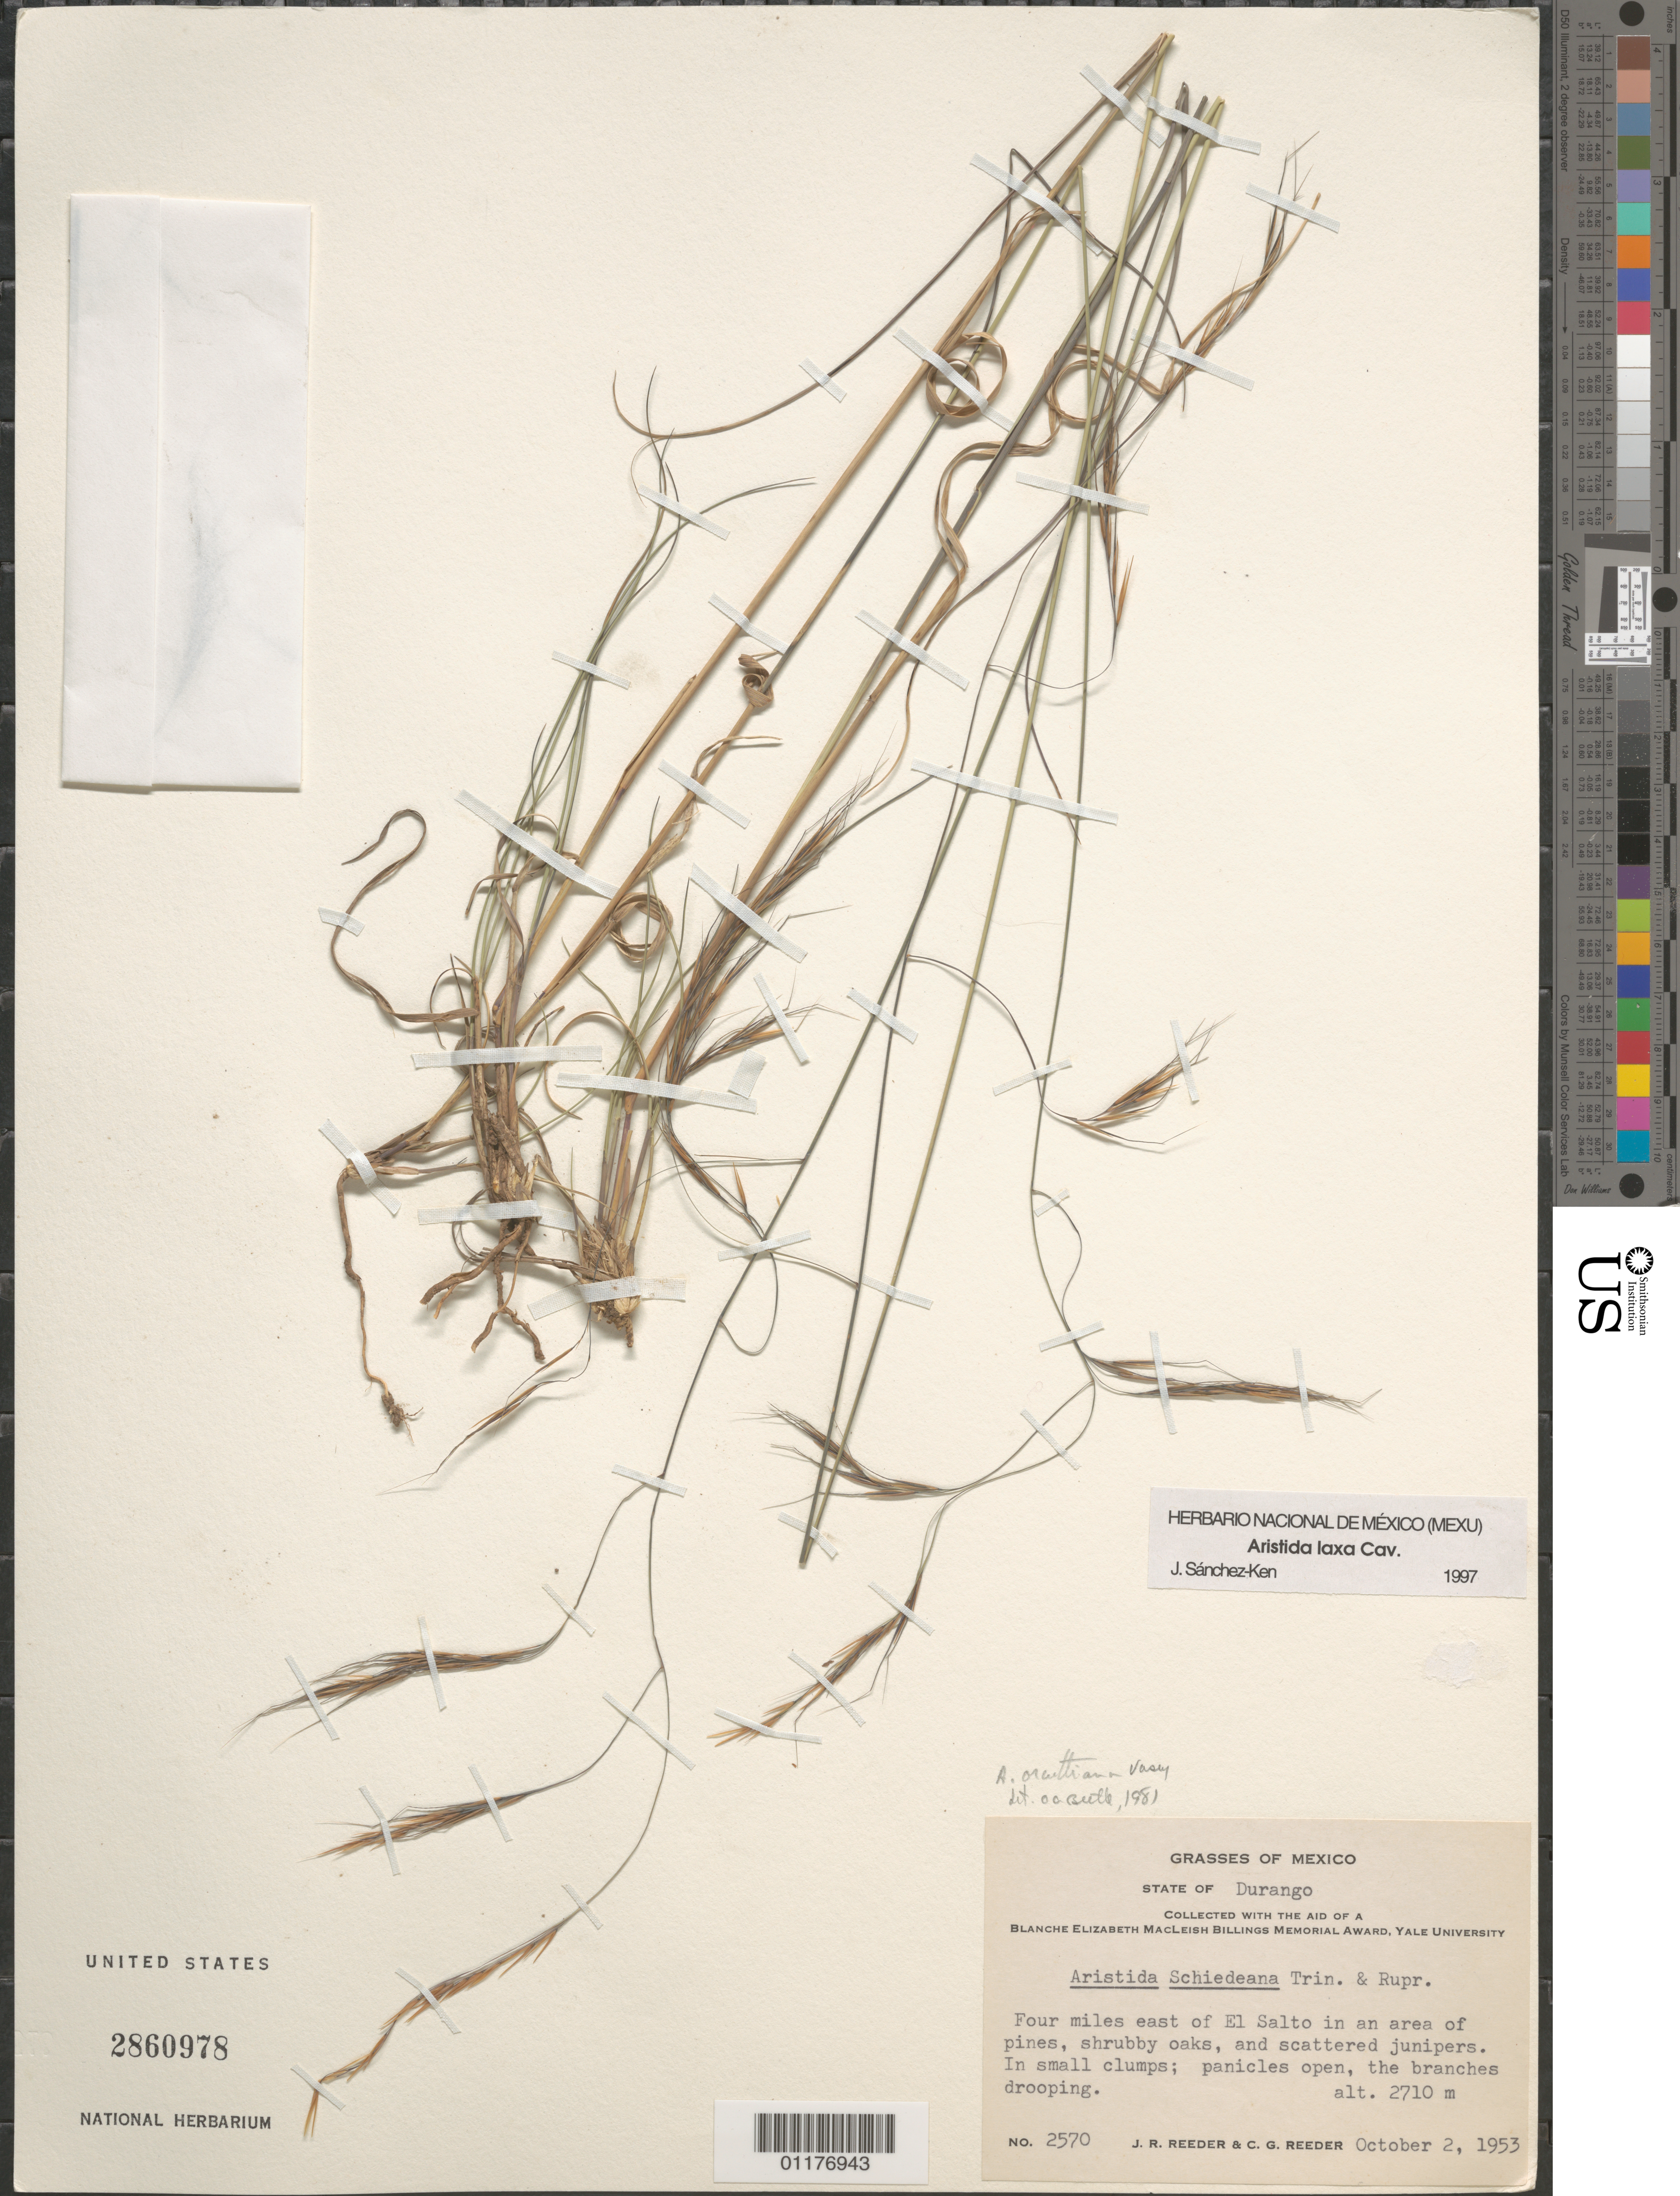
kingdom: Plantae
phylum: Tracheophyta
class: Liliopsida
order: Poales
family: Poaceae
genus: Aristida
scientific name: Aristida laxa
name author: Cav.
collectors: J. R. Reeder & C. G. Reeder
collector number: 2570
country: Mexico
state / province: Durango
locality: E of E;l Salto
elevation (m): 2710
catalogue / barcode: US 2860978